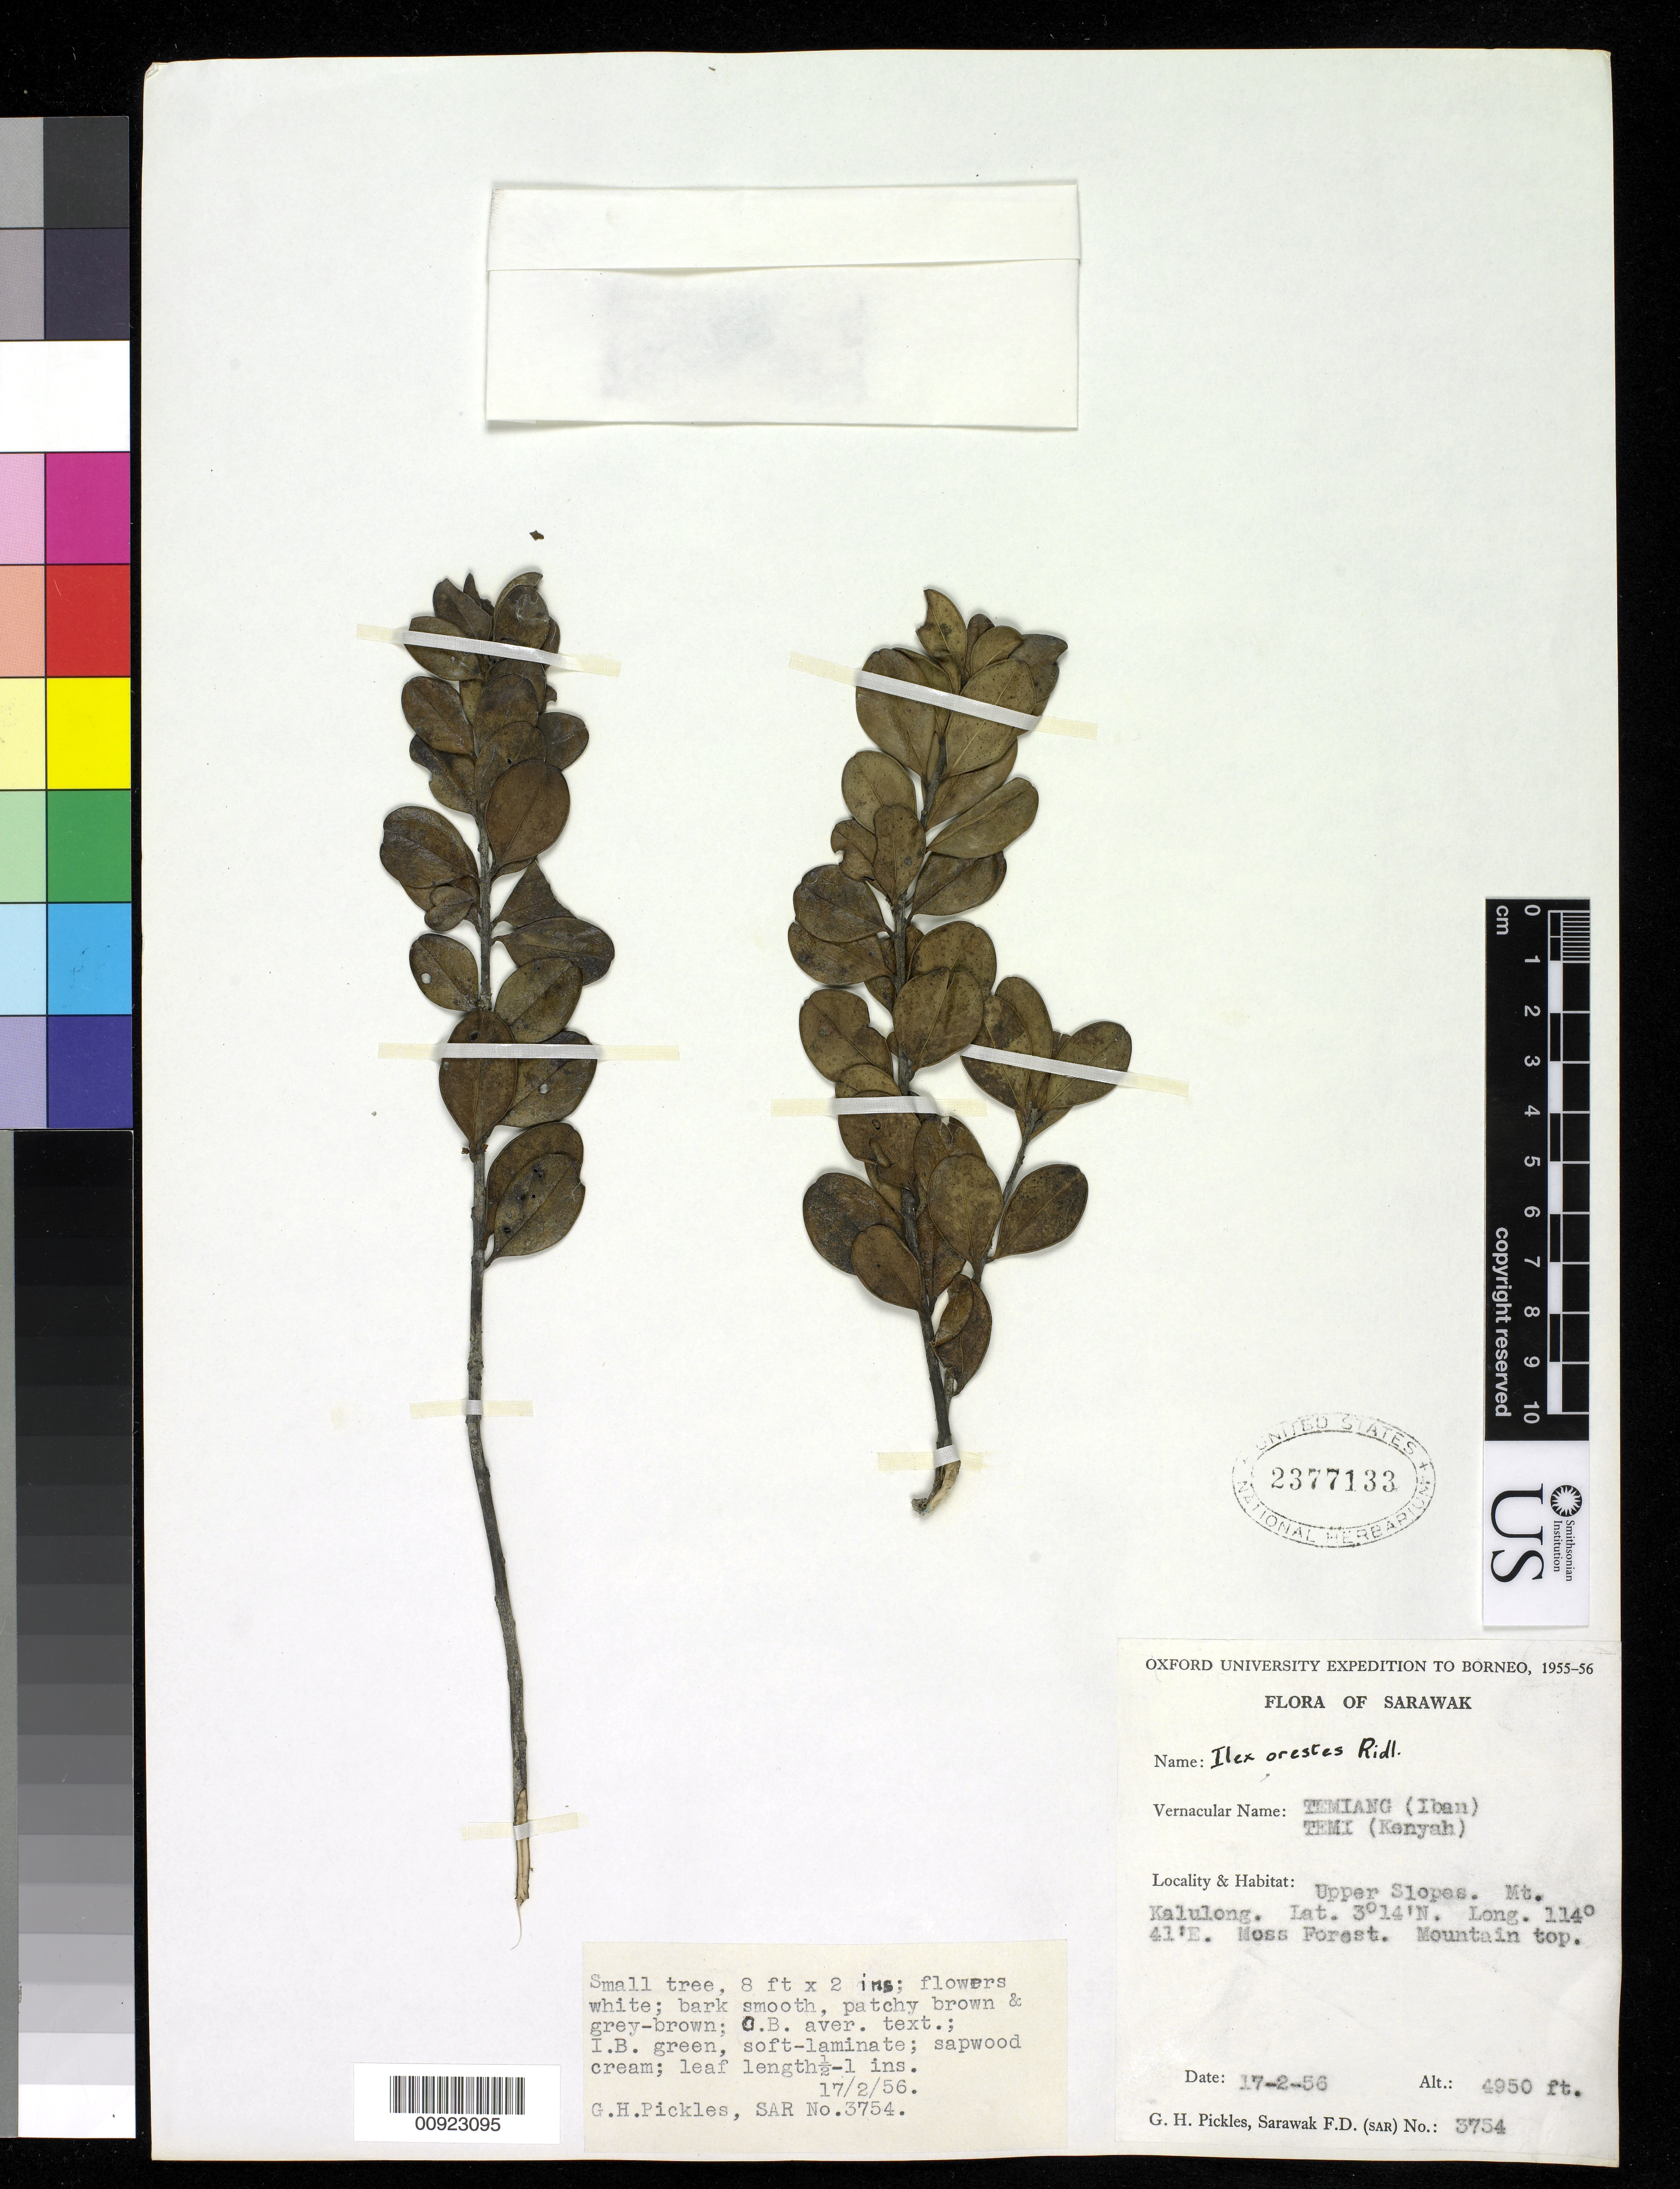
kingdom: Plantae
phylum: Tracheophyta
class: Magnoliopsida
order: Aquifoliales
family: Aquifoliaceae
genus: Ilex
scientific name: Ilex orestes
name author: Ridl.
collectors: G. Pickles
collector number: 3754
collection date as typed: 12 Feb 1956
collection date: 1956-02-12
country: Malaysia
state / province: Sarawak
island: Borneo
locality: Upper slots. Mt. Kalulong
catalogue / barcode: US 2377133